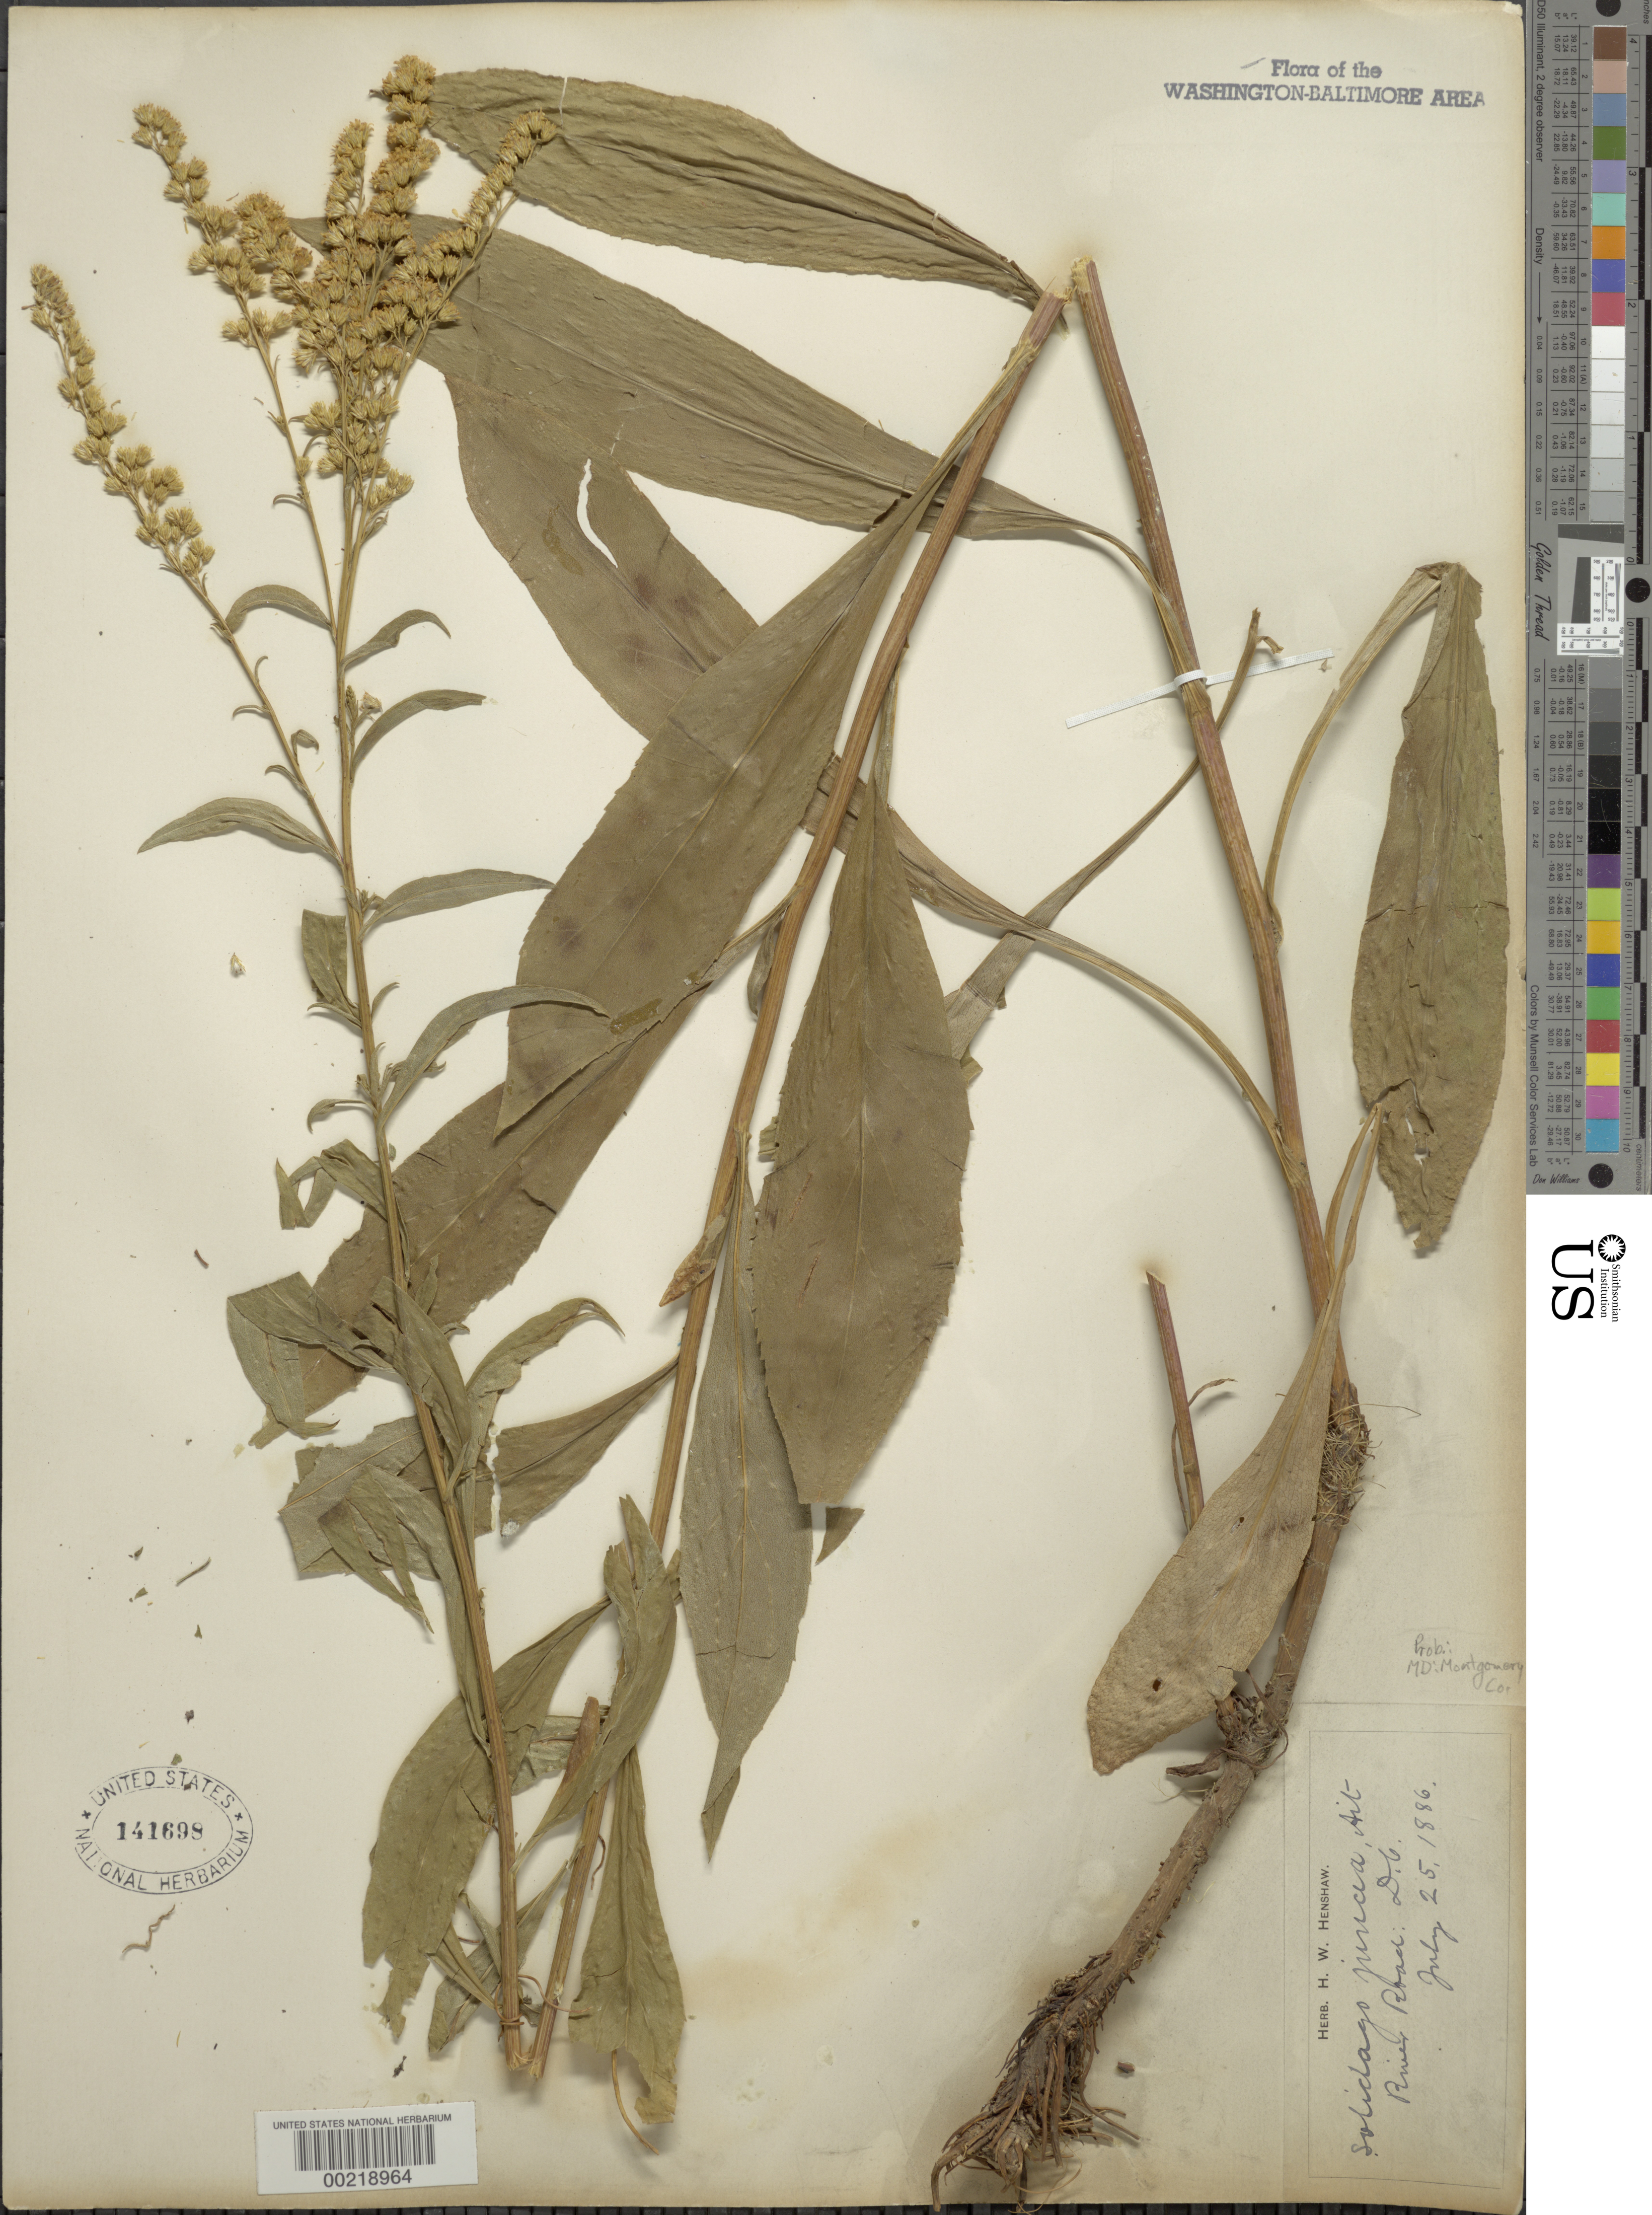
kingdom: Plantae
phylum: Tracheophyta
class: Magnoliopsida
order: Asterales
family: Asteraceae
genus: Solidago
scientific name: Solidago juncea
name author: Aiton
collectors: H. Henshaw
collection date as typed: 25 Jul 1886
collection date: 1886-07-25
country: United States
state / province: Maryland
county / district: Montgomery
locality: River Road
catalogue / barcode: US 141698